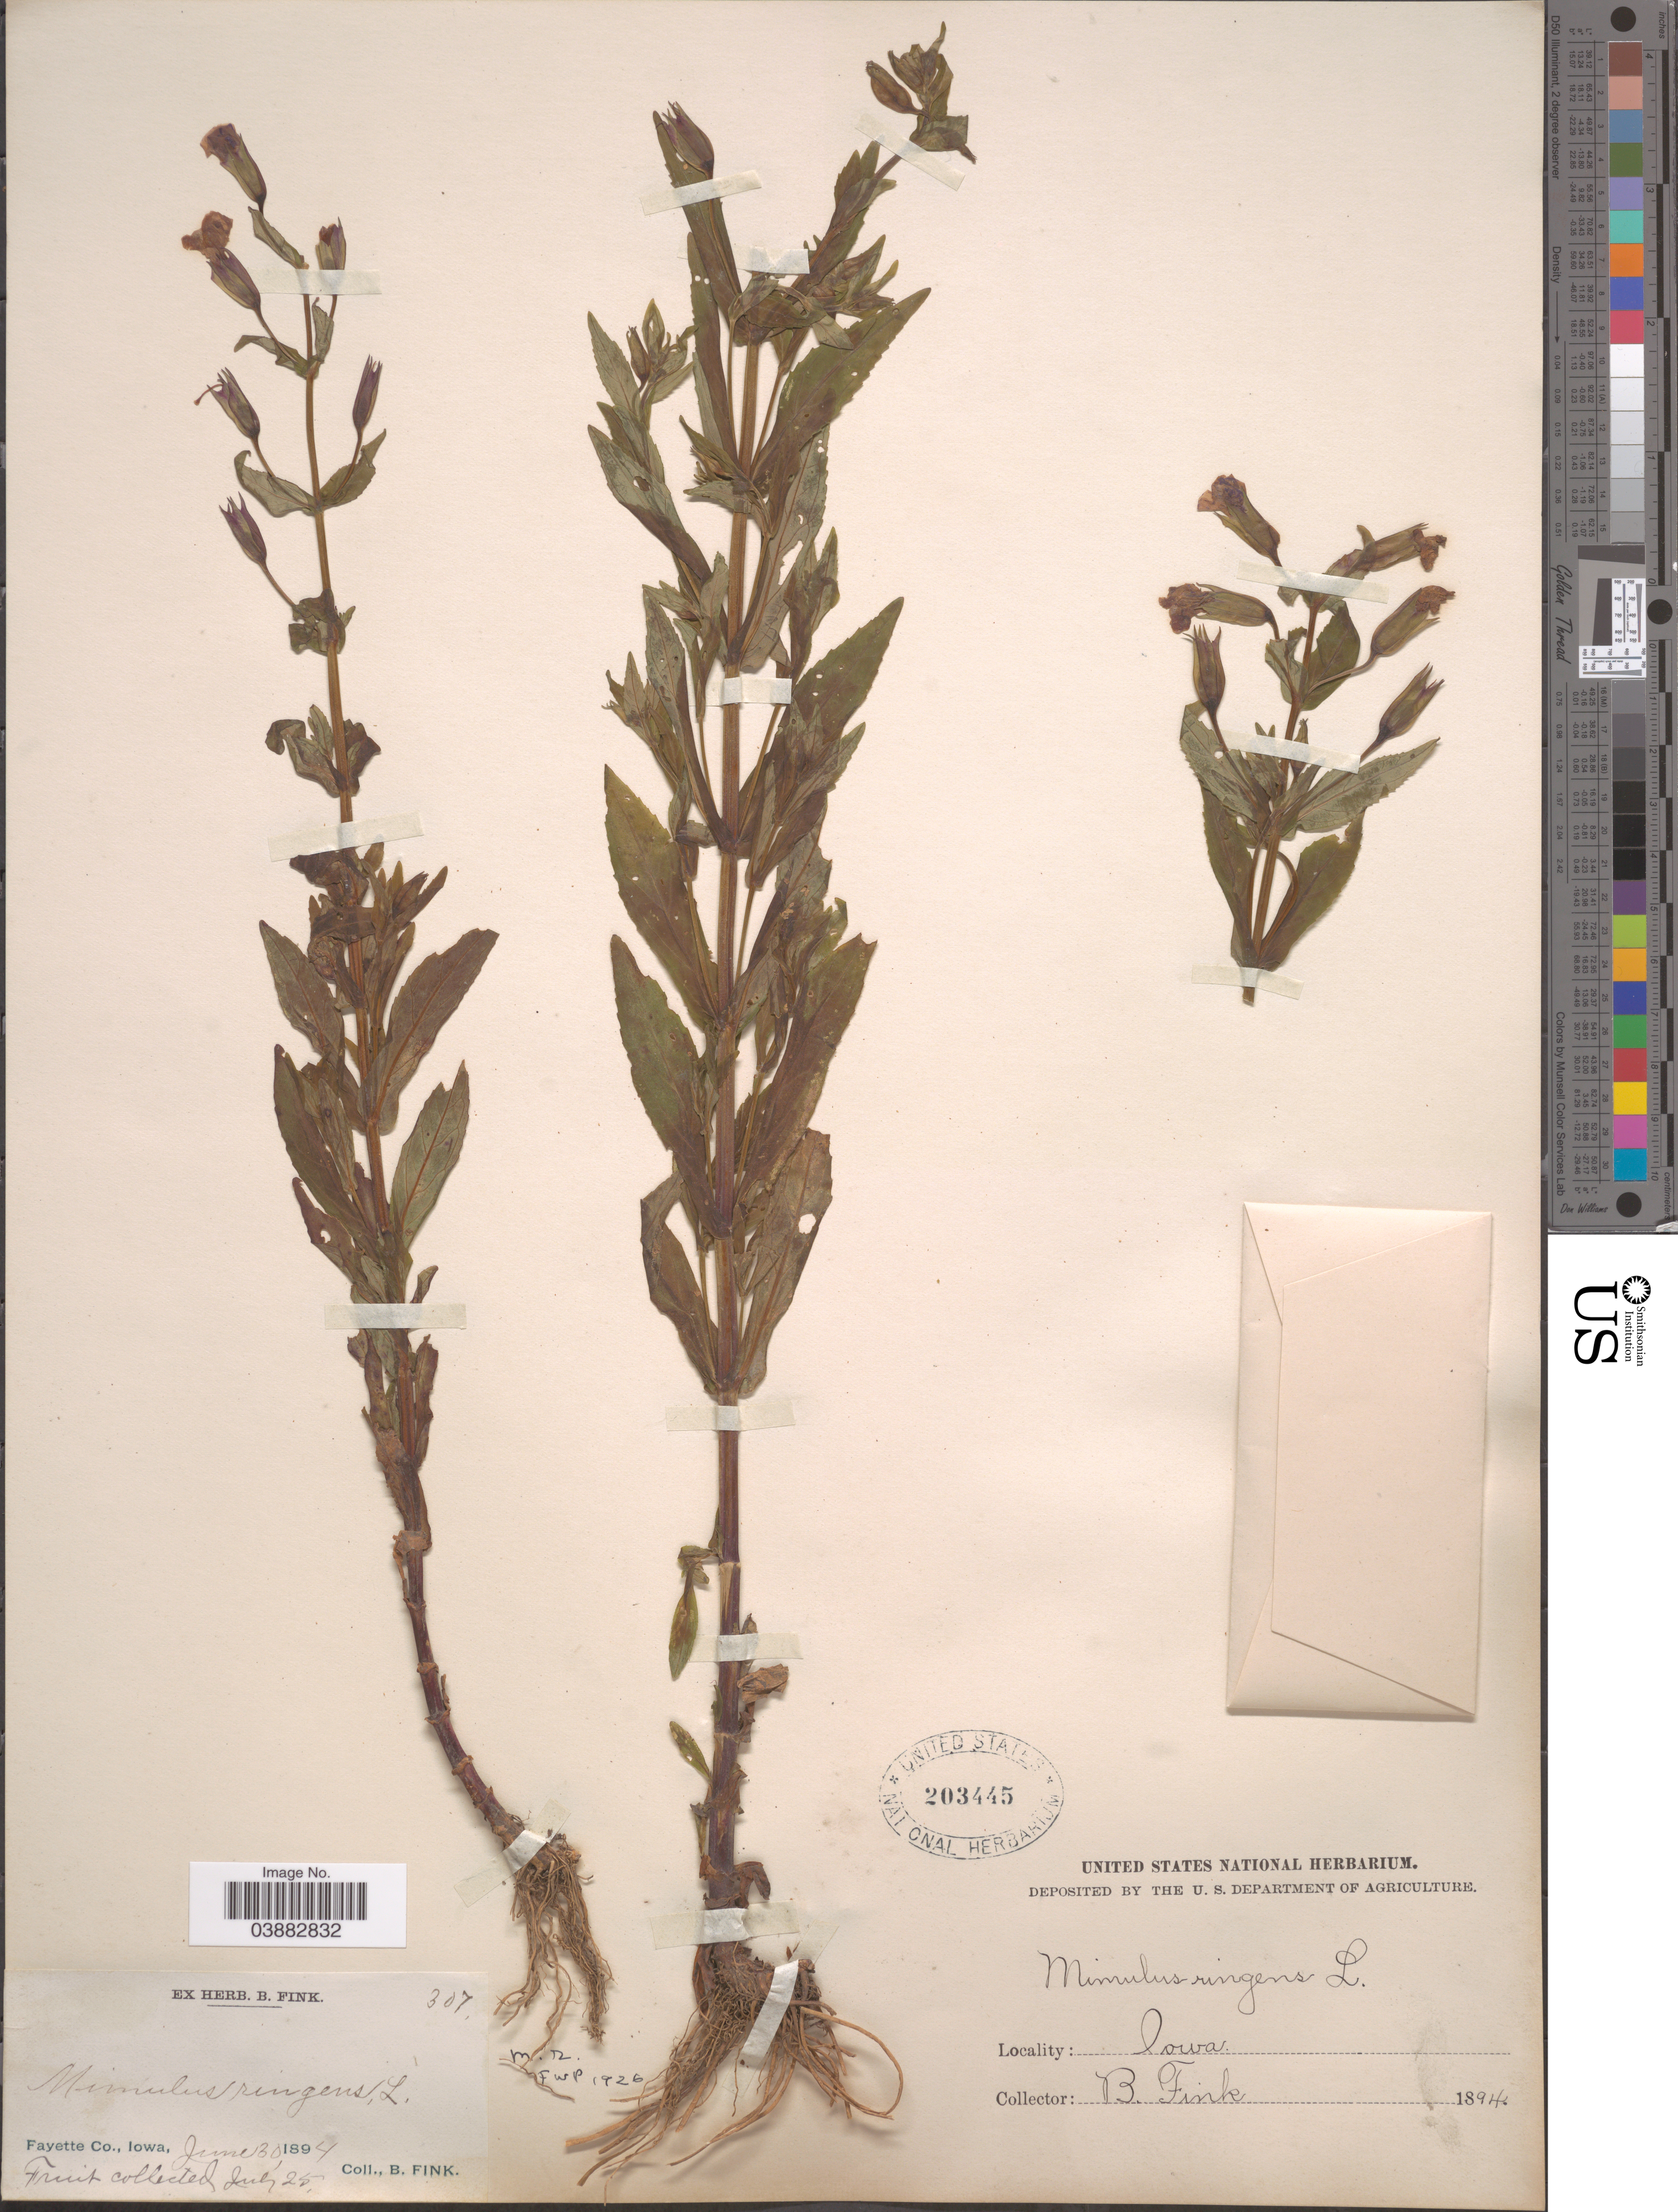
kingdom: Plantae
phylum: Tracheophyta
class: Magnoliopsida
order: Lamiales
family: Phrymaceae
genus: Mimulus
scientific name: Mimulus ringens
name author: L.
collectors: B. Fink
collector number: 307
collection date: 1894-06-30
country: United States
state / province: Iowa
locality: Fayette Co.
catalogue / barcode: US 203445